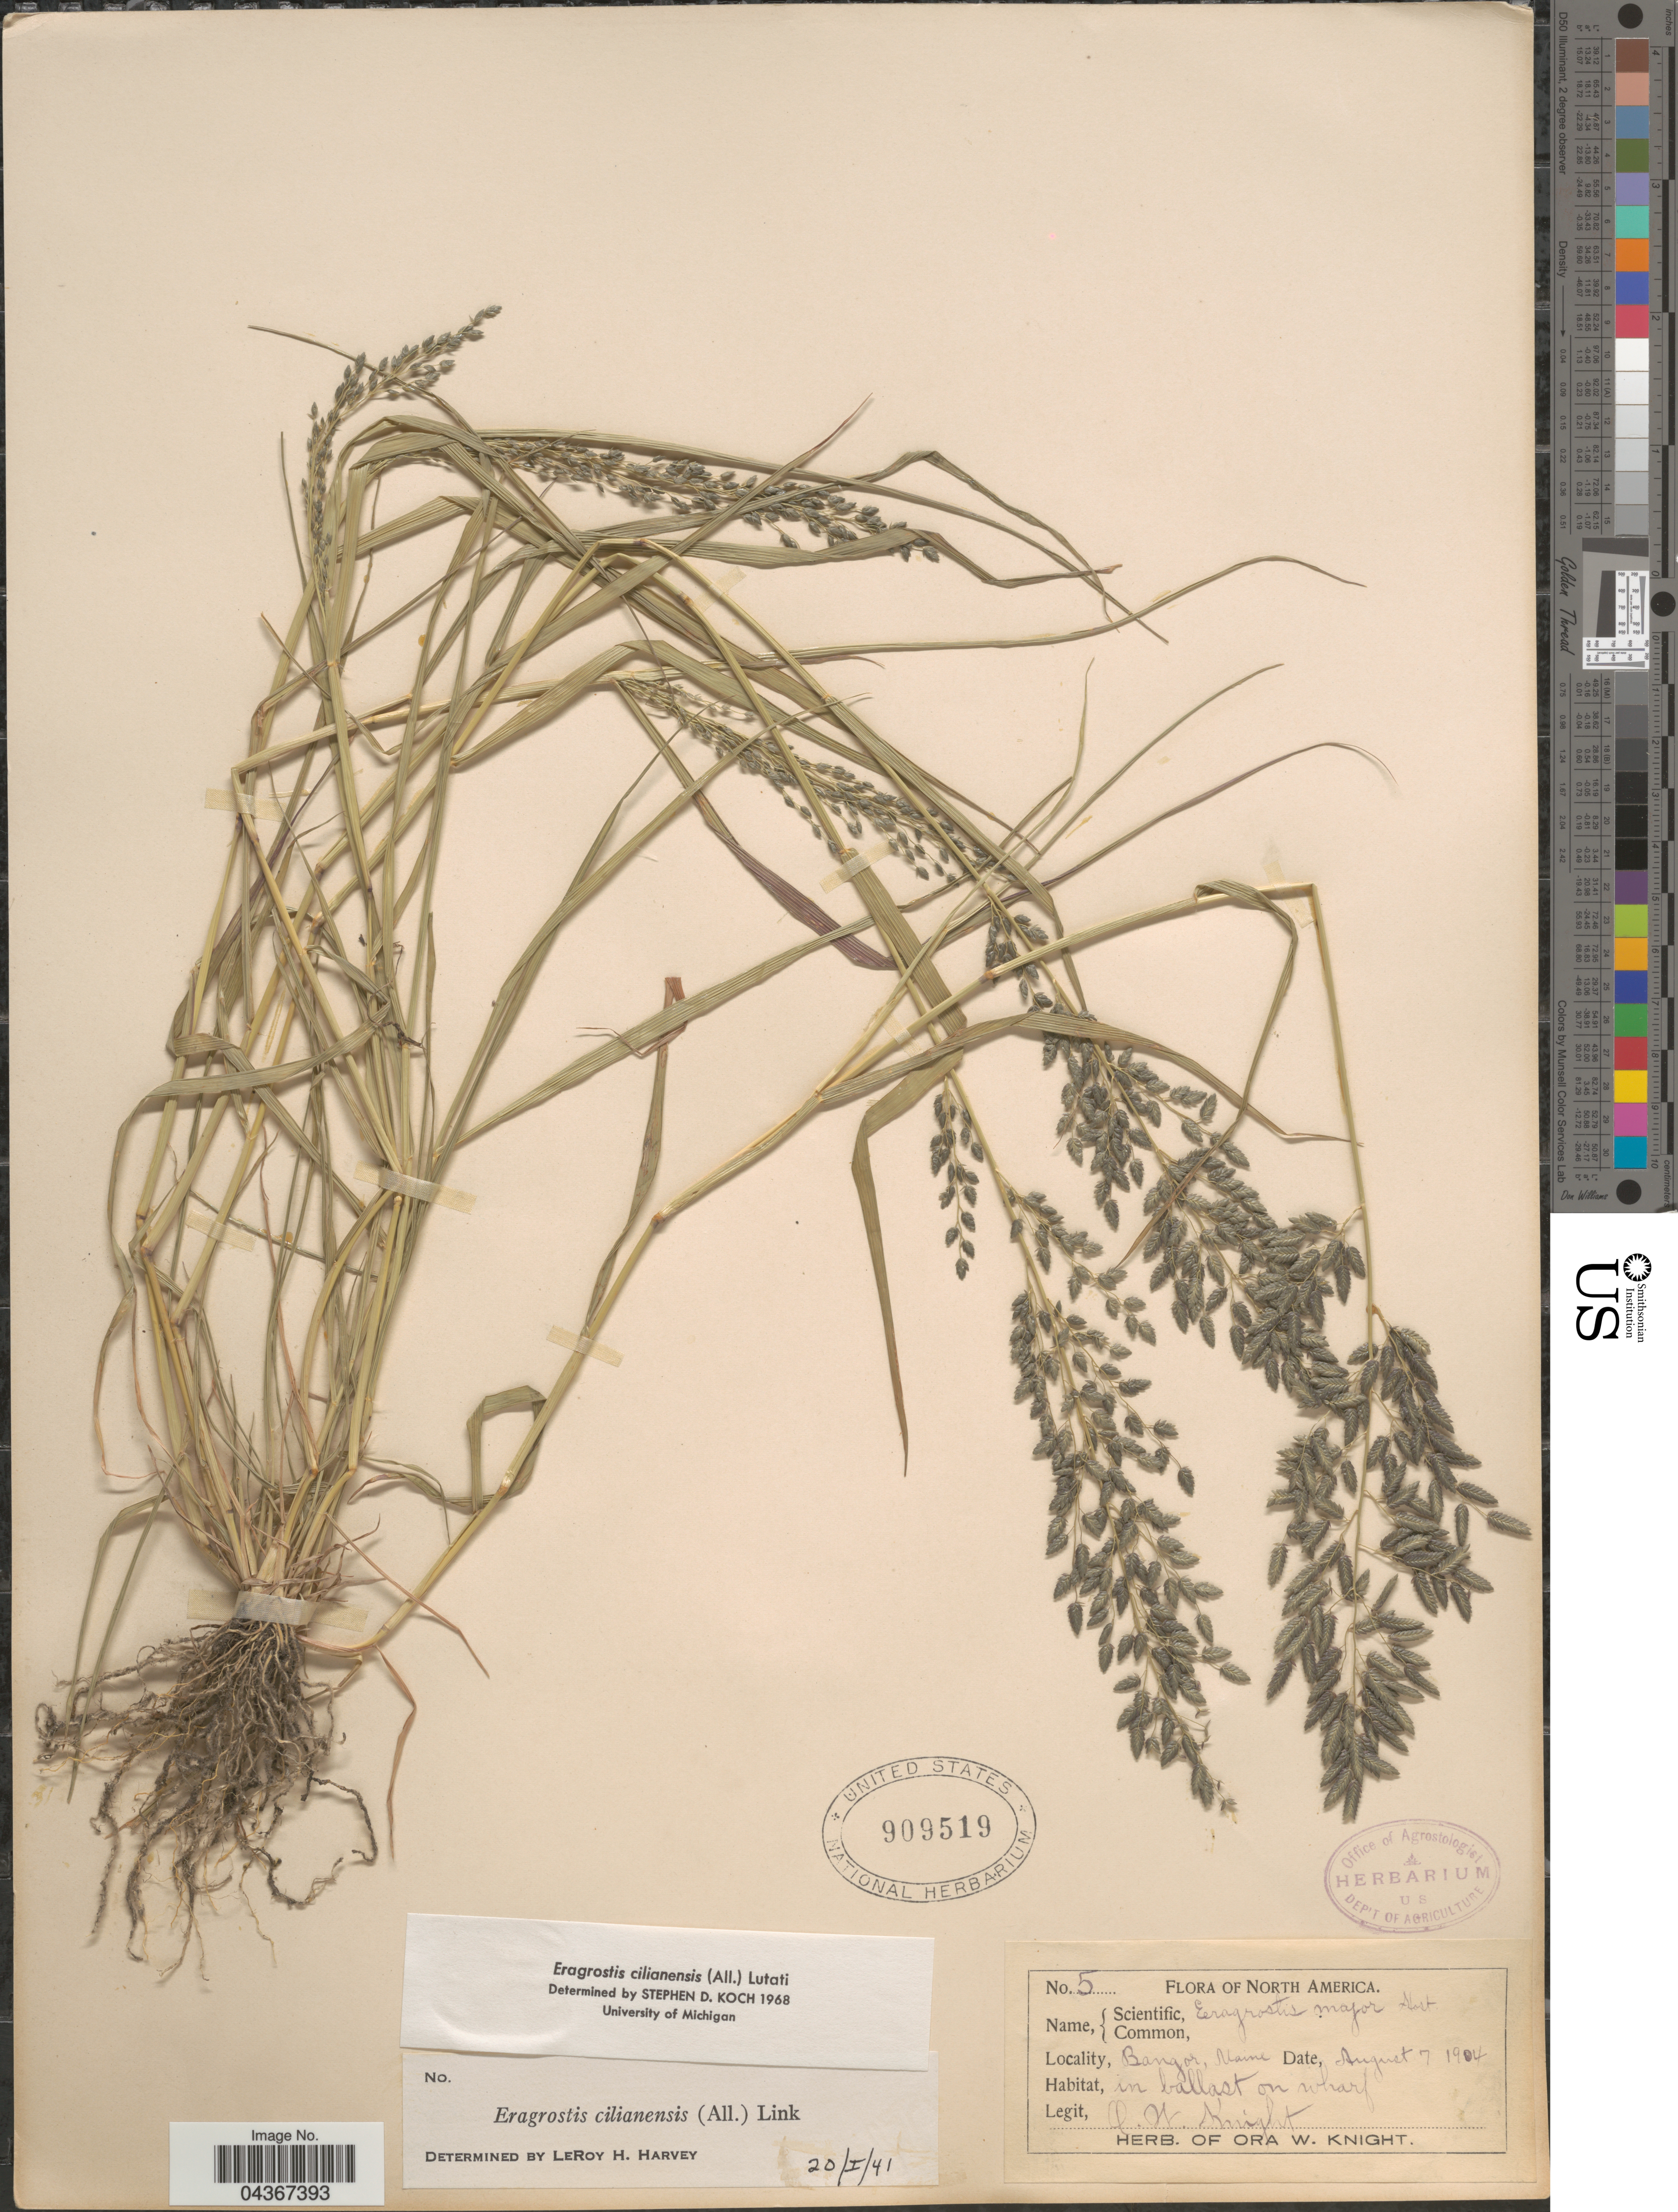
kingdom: Plantae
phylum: Tracheophyta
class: Liliopsida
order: Poales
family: Poaceae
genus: Eragrostis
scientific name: Eragrostis cilianensis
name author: (Bellardi) Vignolo ex Janch.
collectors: O. Knight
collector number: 5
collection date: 1904-08-07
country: United States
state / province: Maine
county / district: Penobscot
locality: Bangor. In ballast on wharf.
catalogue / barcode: US 909519